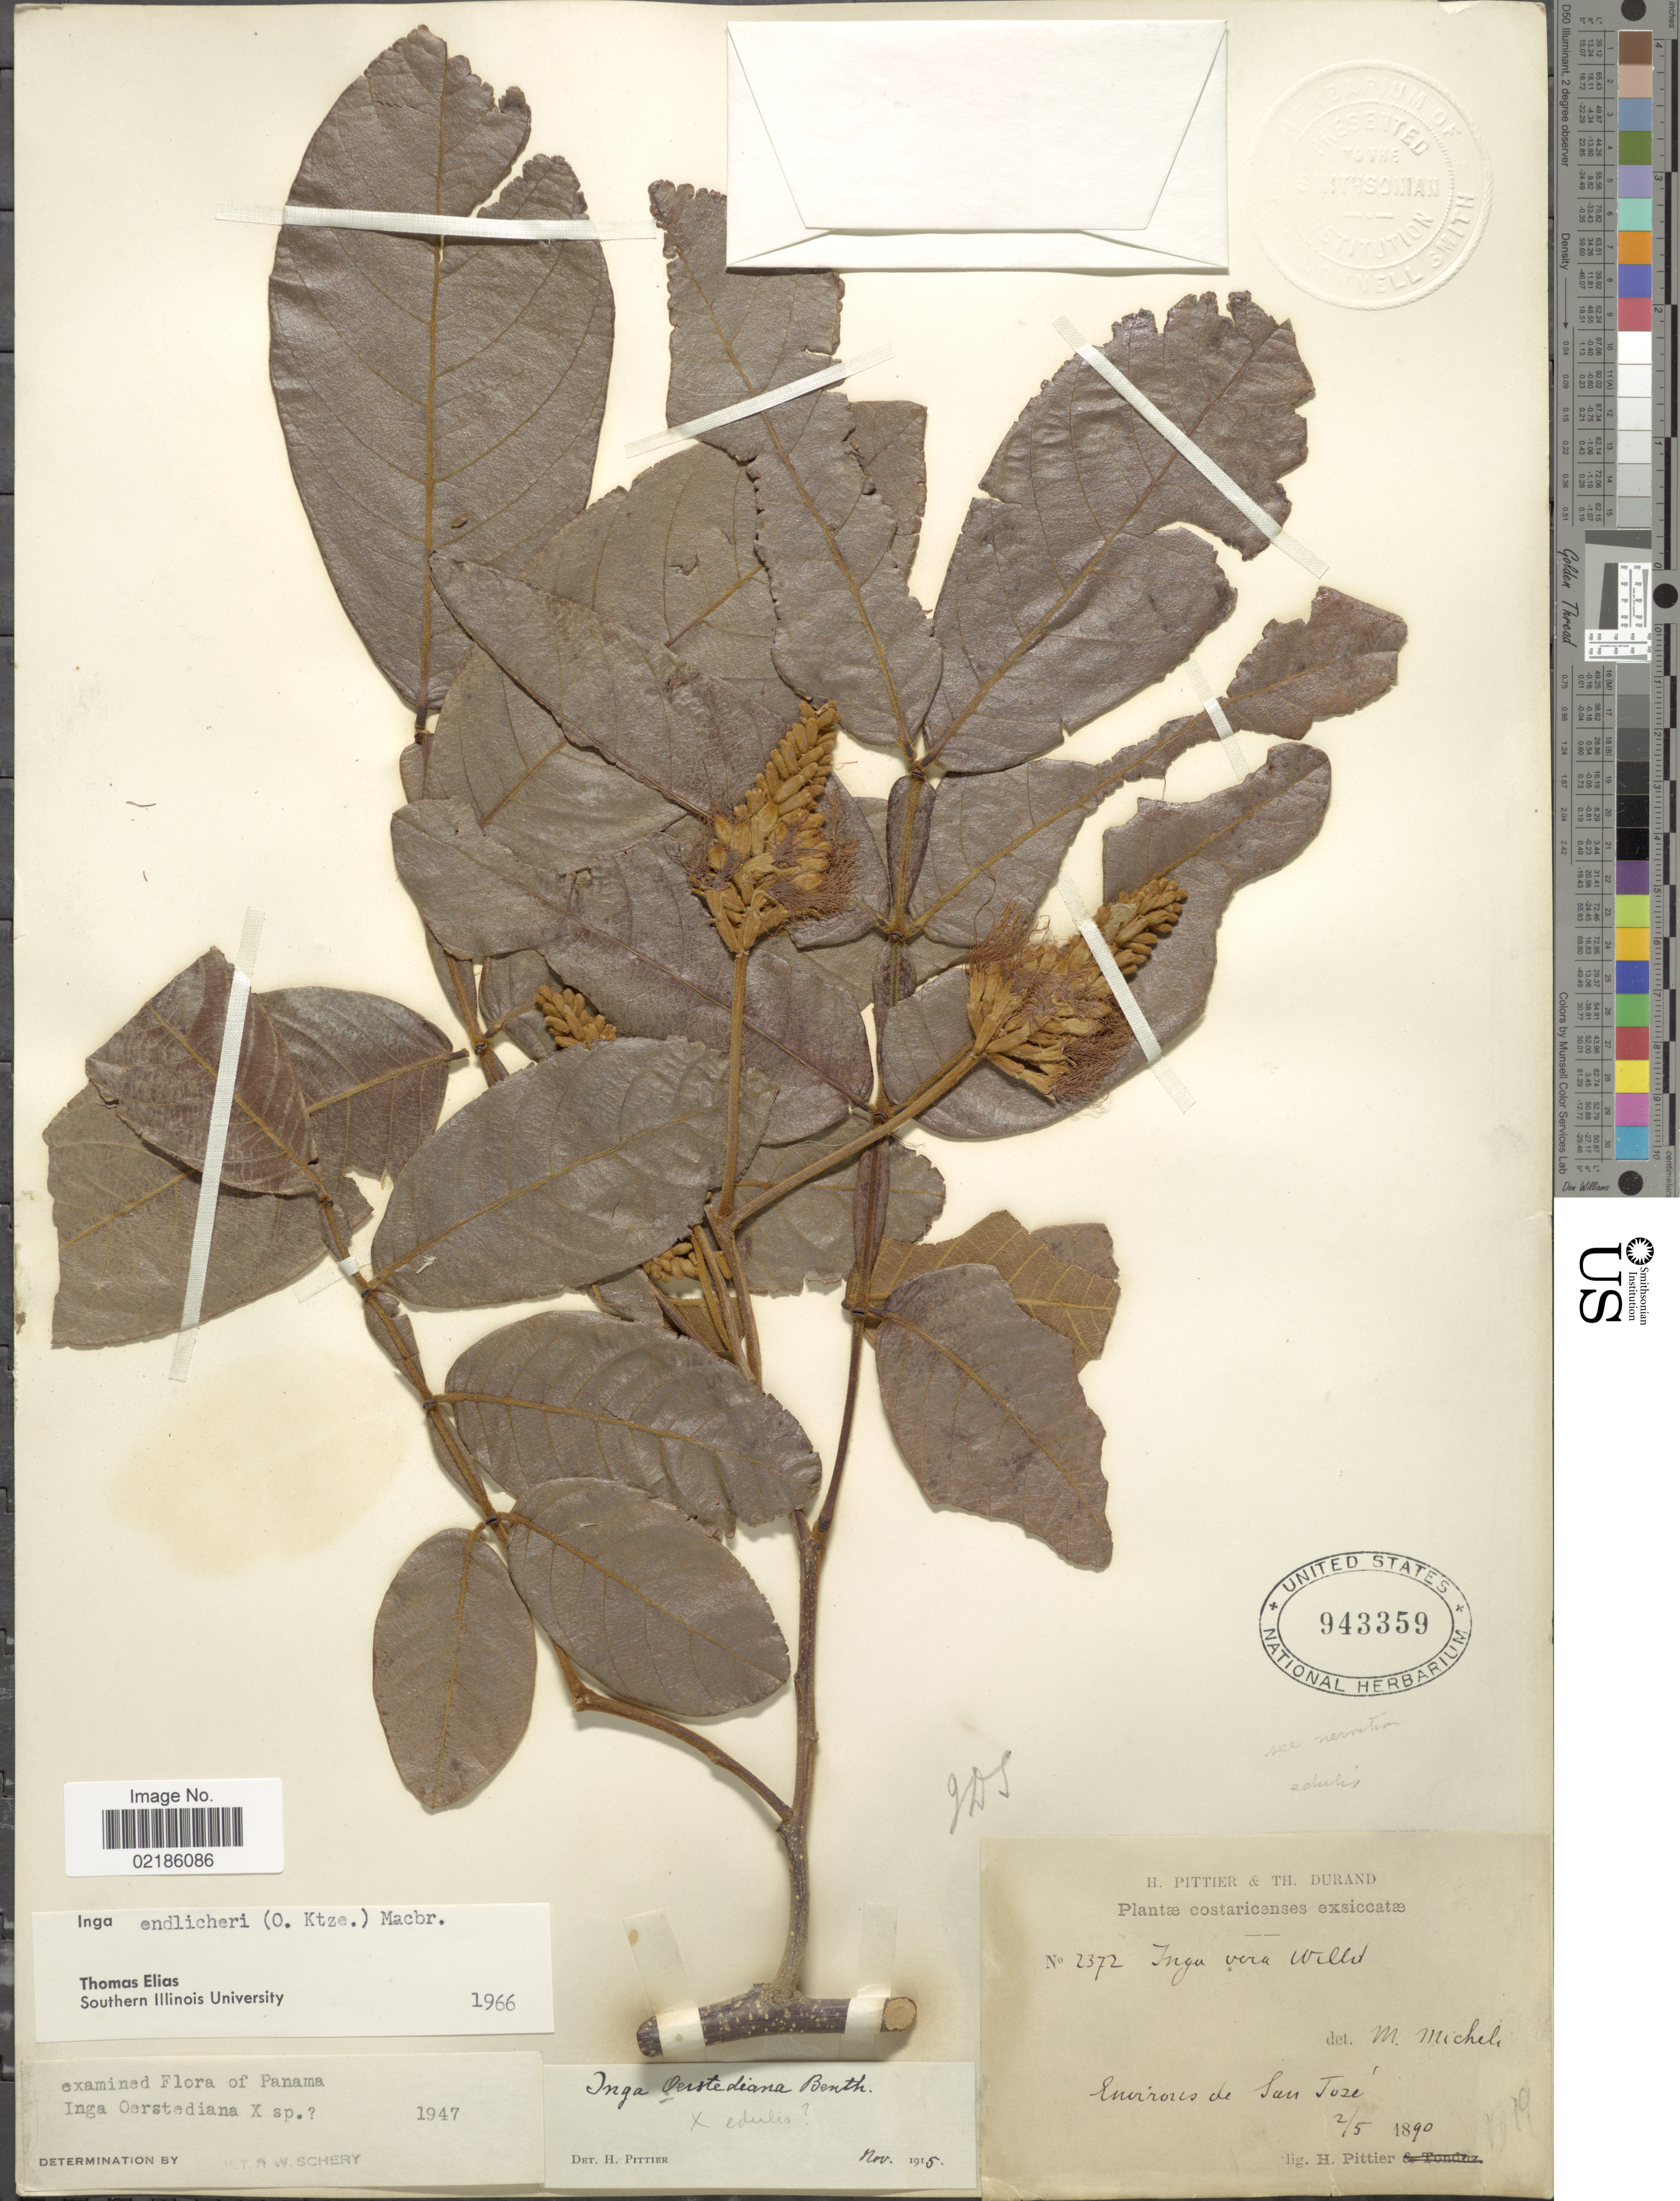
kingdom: Plantae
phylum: Tracheophyta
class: Magnoliopsida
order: Fabales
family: Fabaceae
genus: Inga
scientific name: Inga endlicheri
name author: (Kuntze) J.F. Macbr.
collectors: H. F. Pittier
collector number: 2372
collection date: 1890-05-02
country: Costa Rica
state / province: San José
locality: Costaricenses. Environs de San Jose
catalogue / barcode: US 943359